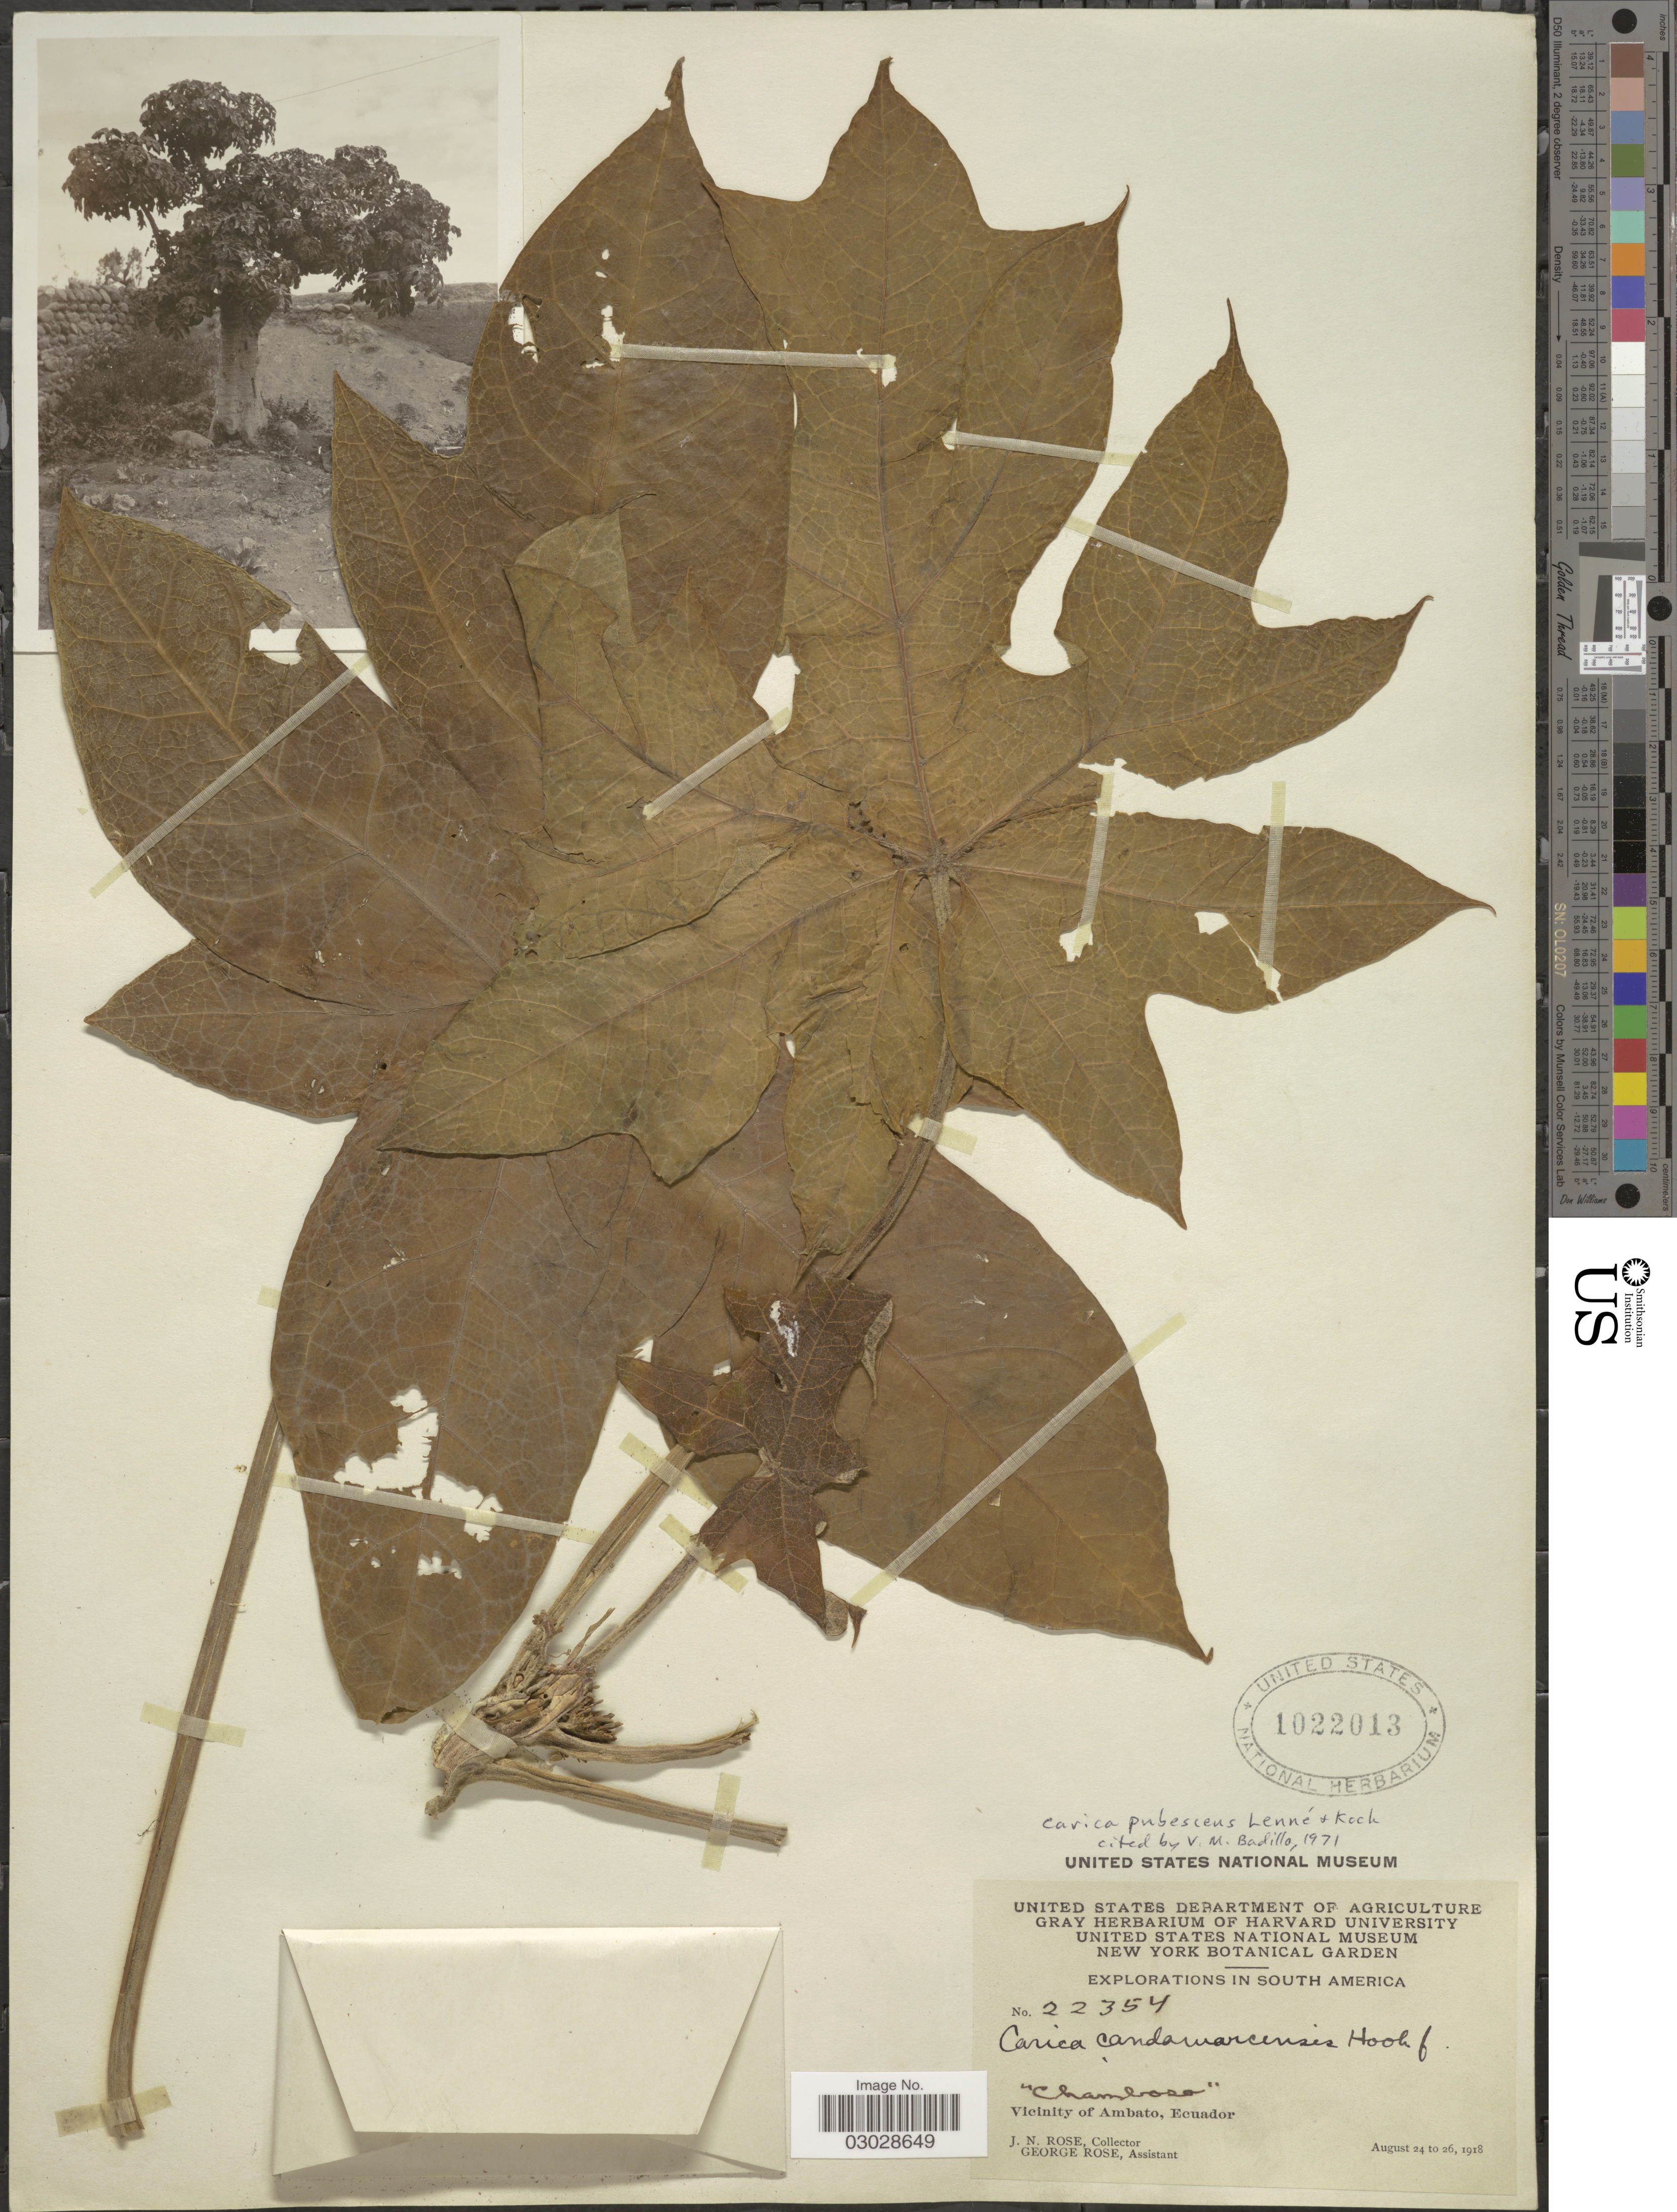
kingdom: Plantae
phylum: Tracheophyta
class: Magnoliopsida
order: Brassicales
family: Caricaceae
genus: Vasconcellea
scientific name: Vasconcellea pubescens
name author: A. DC.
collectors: J. N. Rose & G. Rose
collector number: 22354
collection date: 1918-08-24/1918-08-26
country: Ecuador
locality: Chamboso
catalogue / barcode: US 1022013